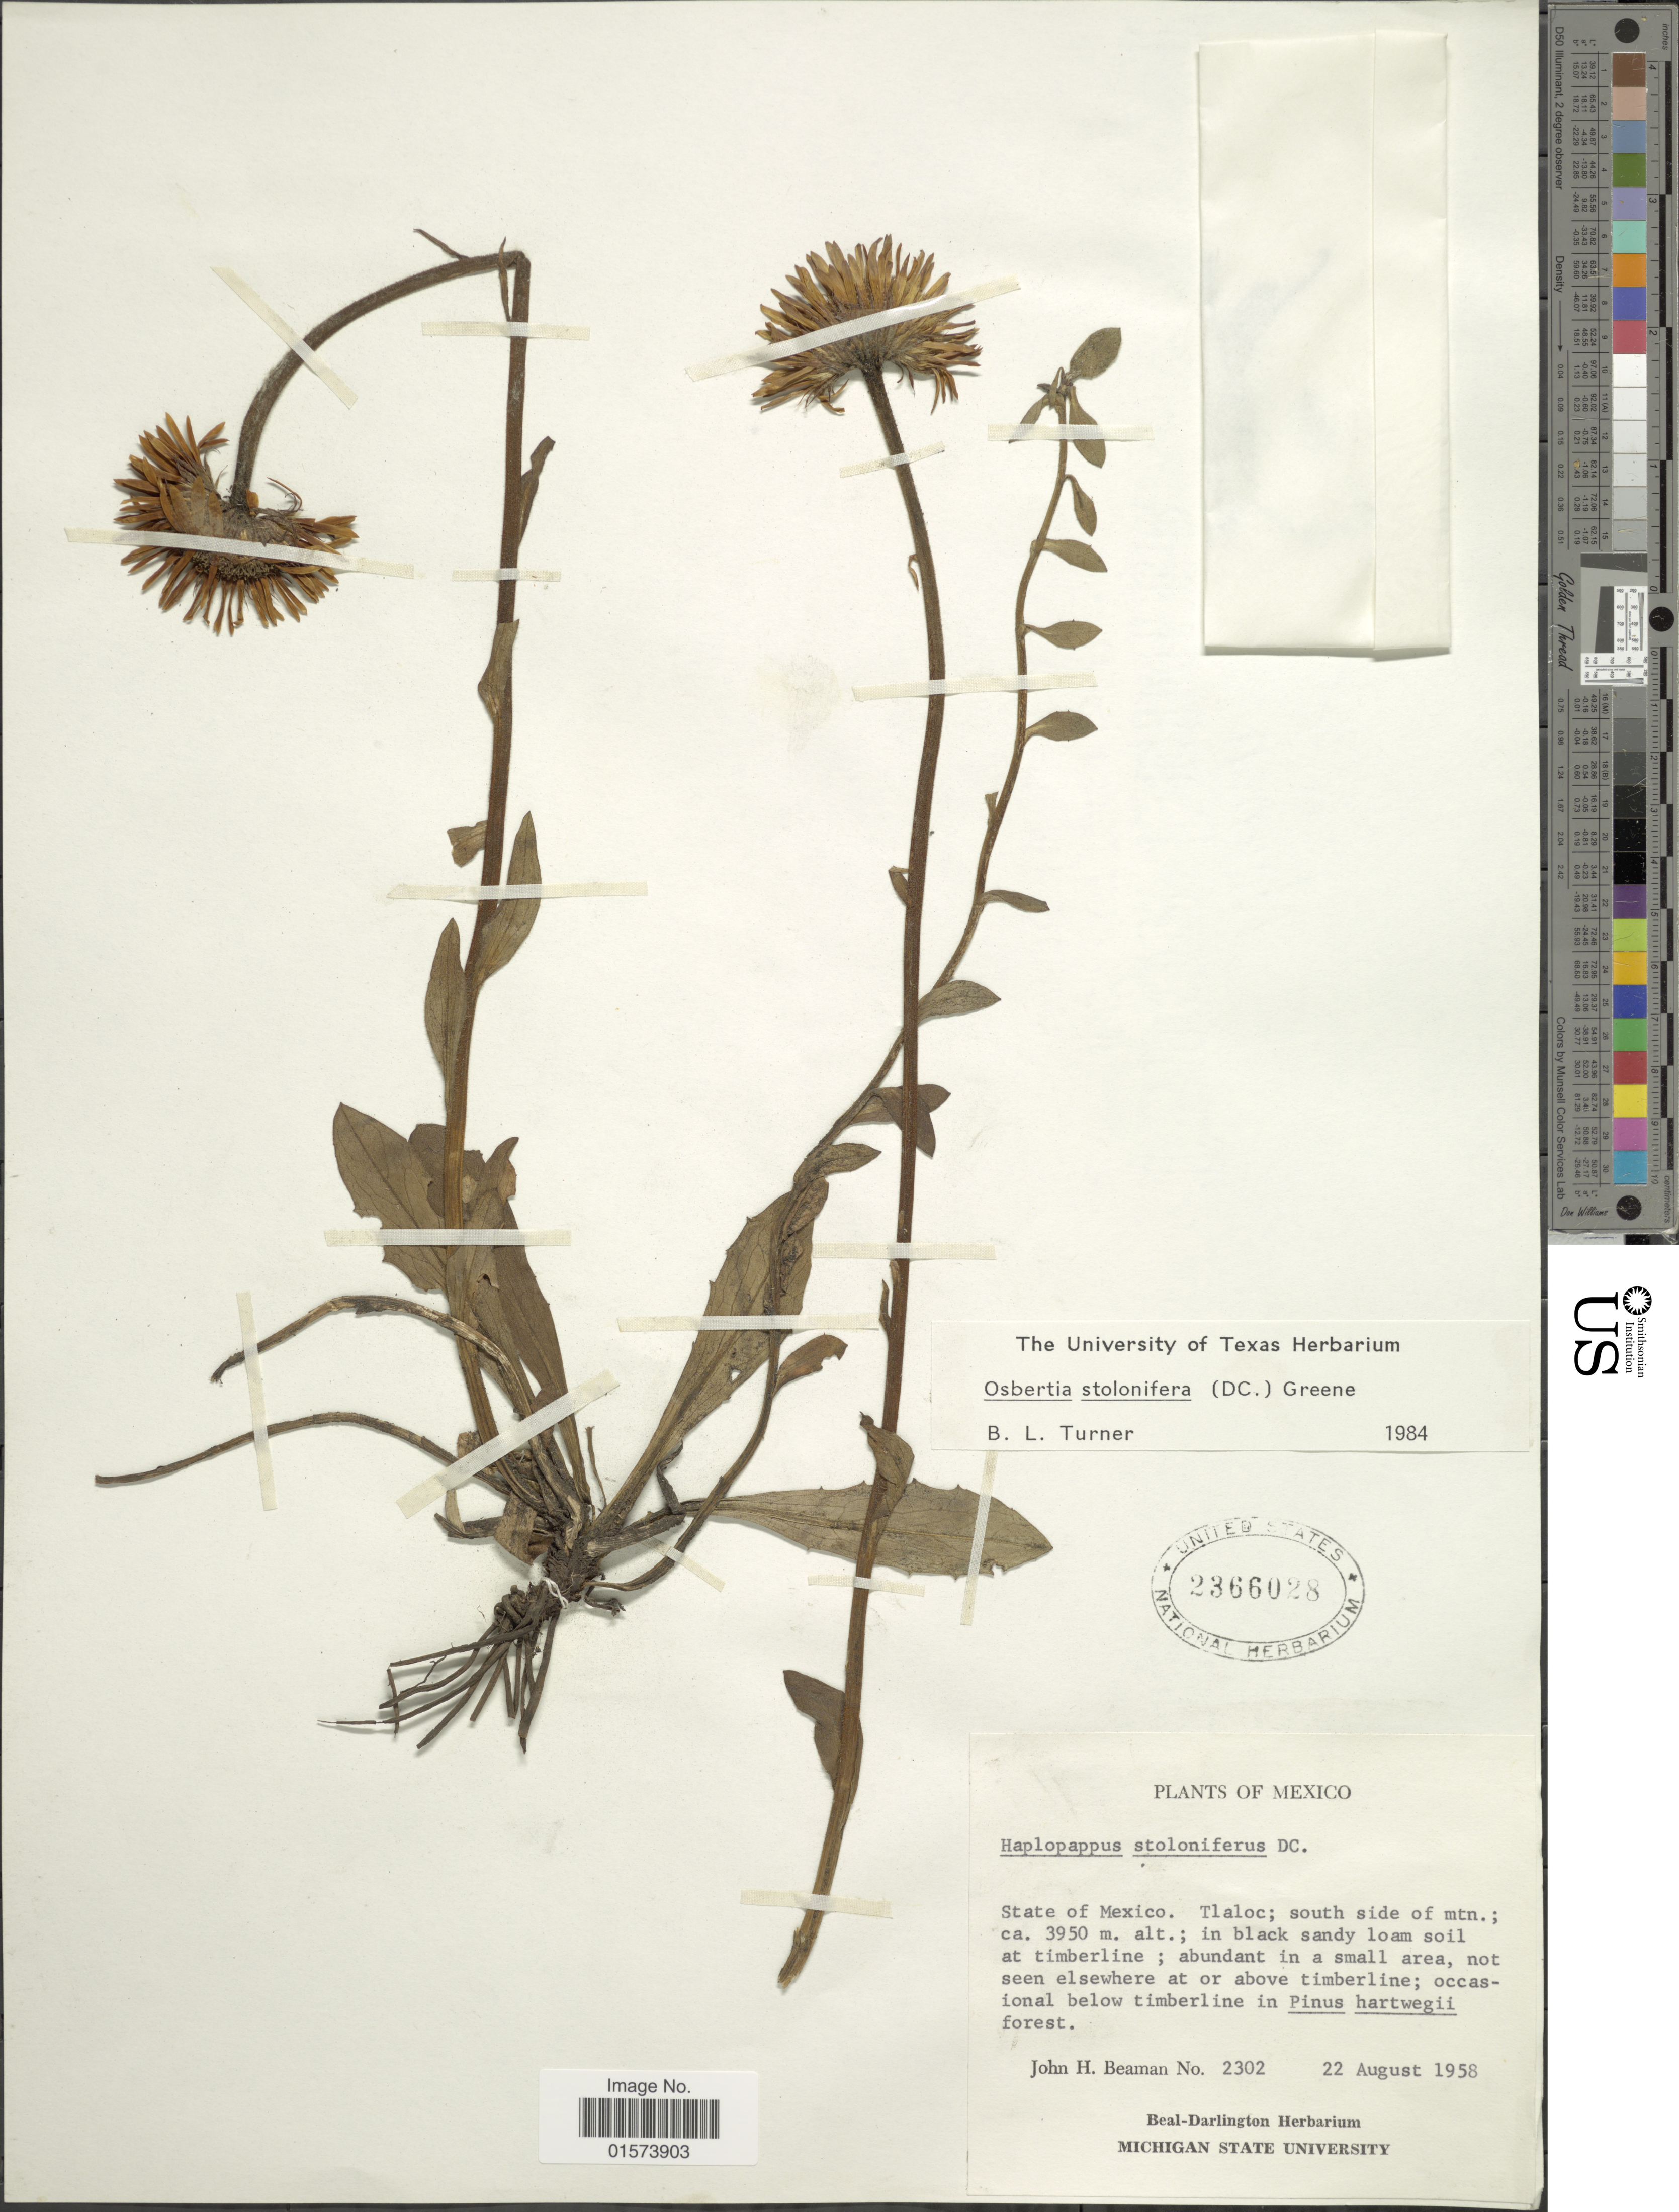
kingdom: Plantae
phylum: Tracheophyta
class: Magnoliopsida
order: Asterales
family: Asteraceae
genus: Osbertia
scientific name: Osbertia stolonifera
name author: (DC.) Greene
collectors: J. H. Beaman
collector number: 2302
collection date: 1958-08-22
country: Mexico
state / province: México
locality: Tlaloc; south side of mtn.; in black sandy loam soil at timberline; abundant in a small area; not seen elsewhere at or above timberline; occasional below timberline in Pinus hartwegii forest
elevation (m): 3950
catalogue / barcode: US 2366028